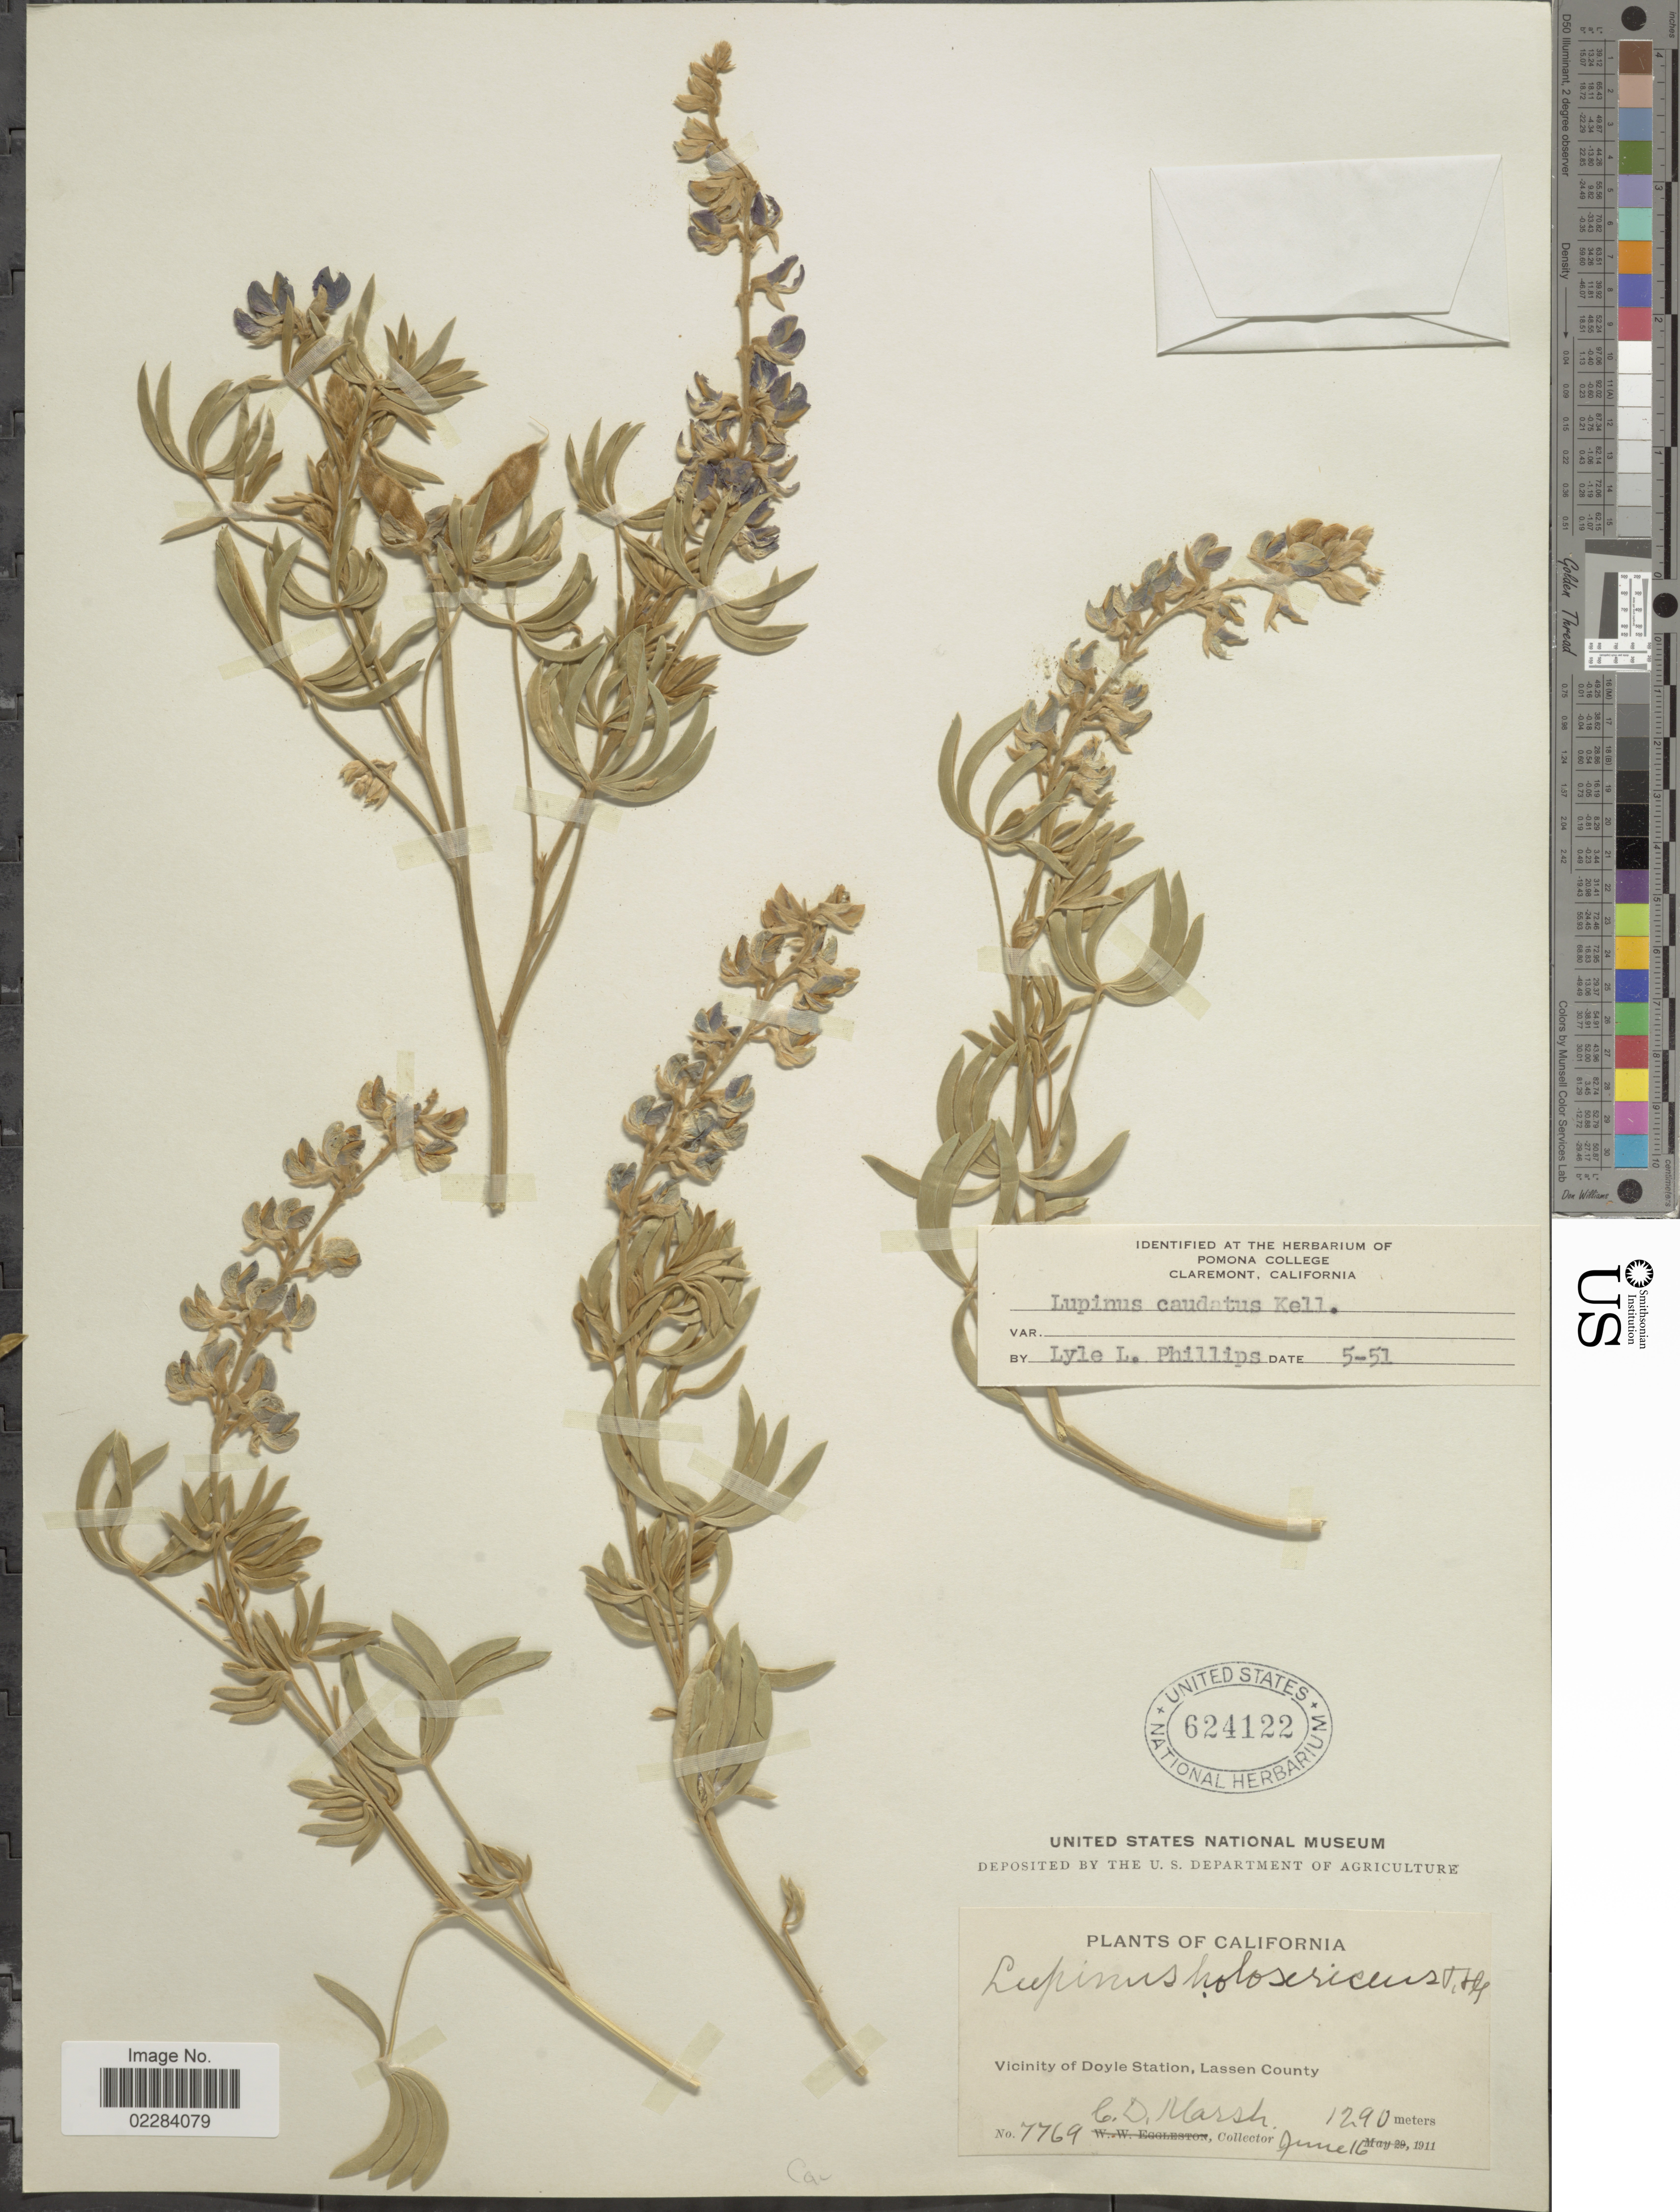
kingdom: Plantae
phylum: Tracheophyta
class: Magnoliopsida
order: Fabales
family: Fabaceae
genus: Lupinus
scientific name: Lupinus argenteus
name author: Pursh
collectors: C. D. Marsh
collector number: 7769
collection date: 1911-06-16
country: United States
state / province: California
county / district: Lassen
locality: Vicinity of Doyle Station, Lassen County.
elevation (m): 1290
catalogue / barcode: US 624122